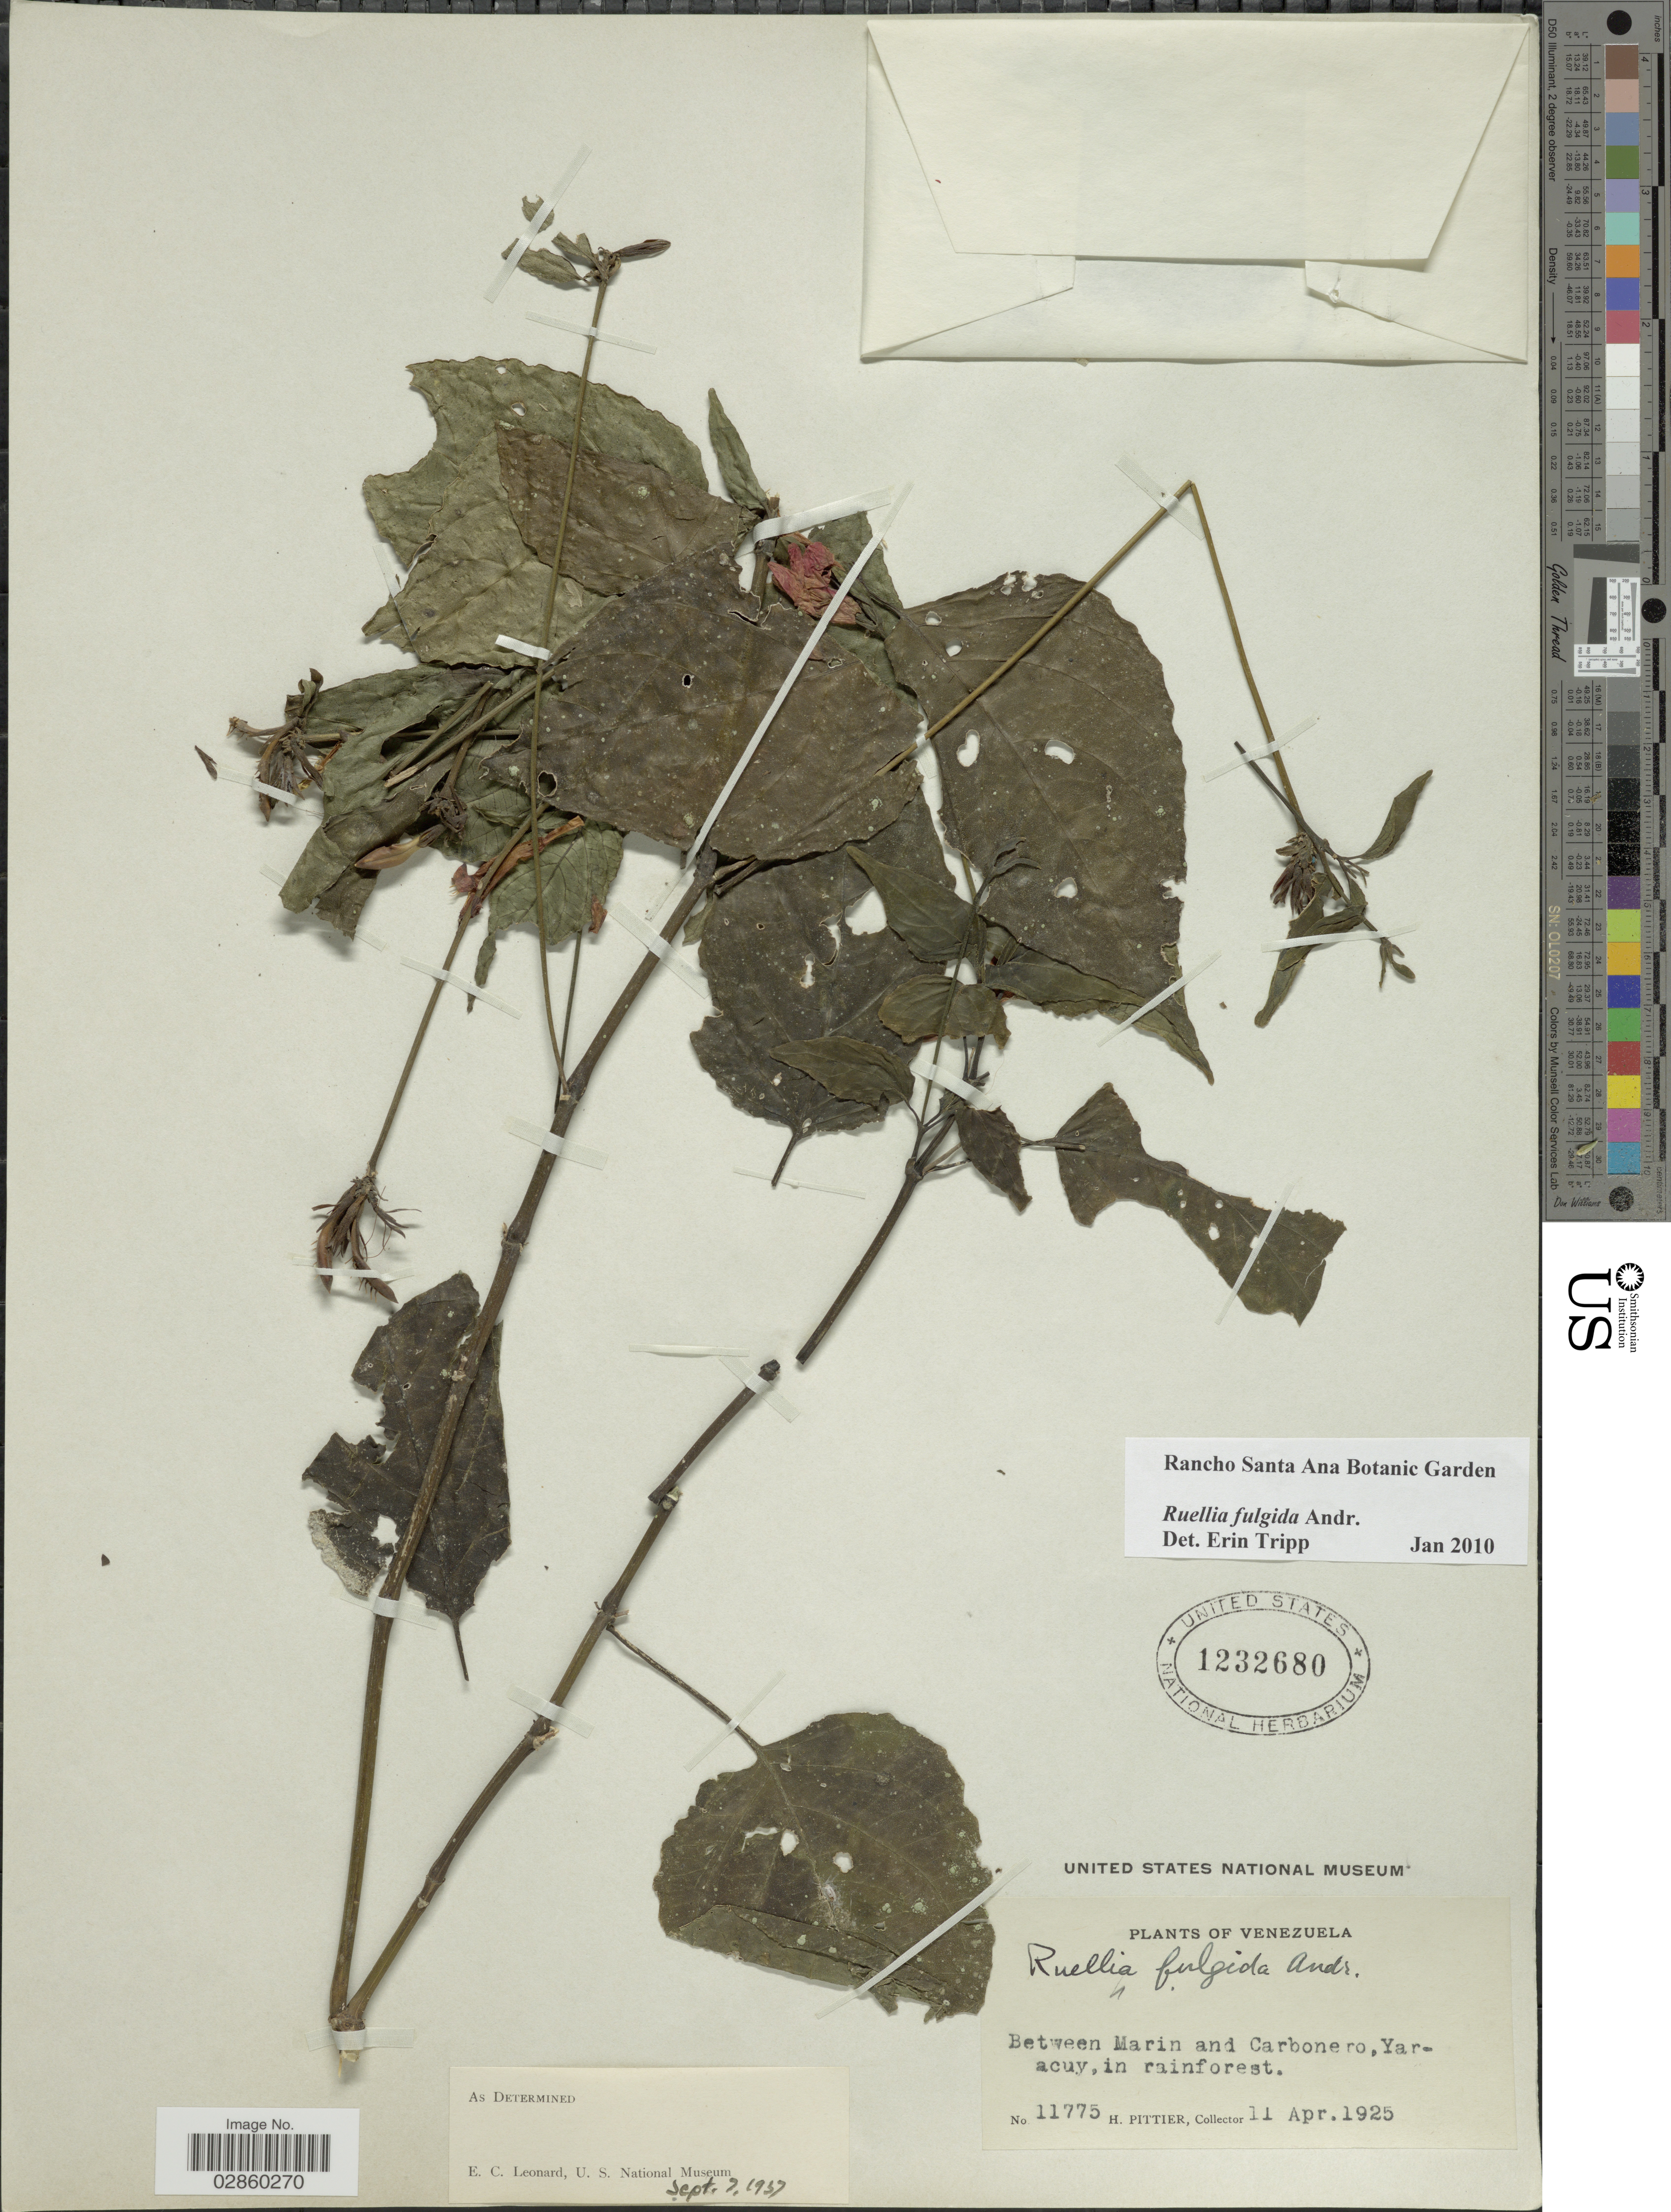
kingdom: Plantae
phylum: Tracheophyta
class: Magnoliopsida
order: Lamiales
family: Acanthaceae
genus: Ruellia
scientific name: Ruellia fulgida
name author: Andrews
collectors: H. F. Pittier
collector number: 11775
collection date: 1925-04-11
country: Venezuela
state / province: Yaracuy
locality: Between Marin and Carbonero.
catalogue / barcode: US 1232680